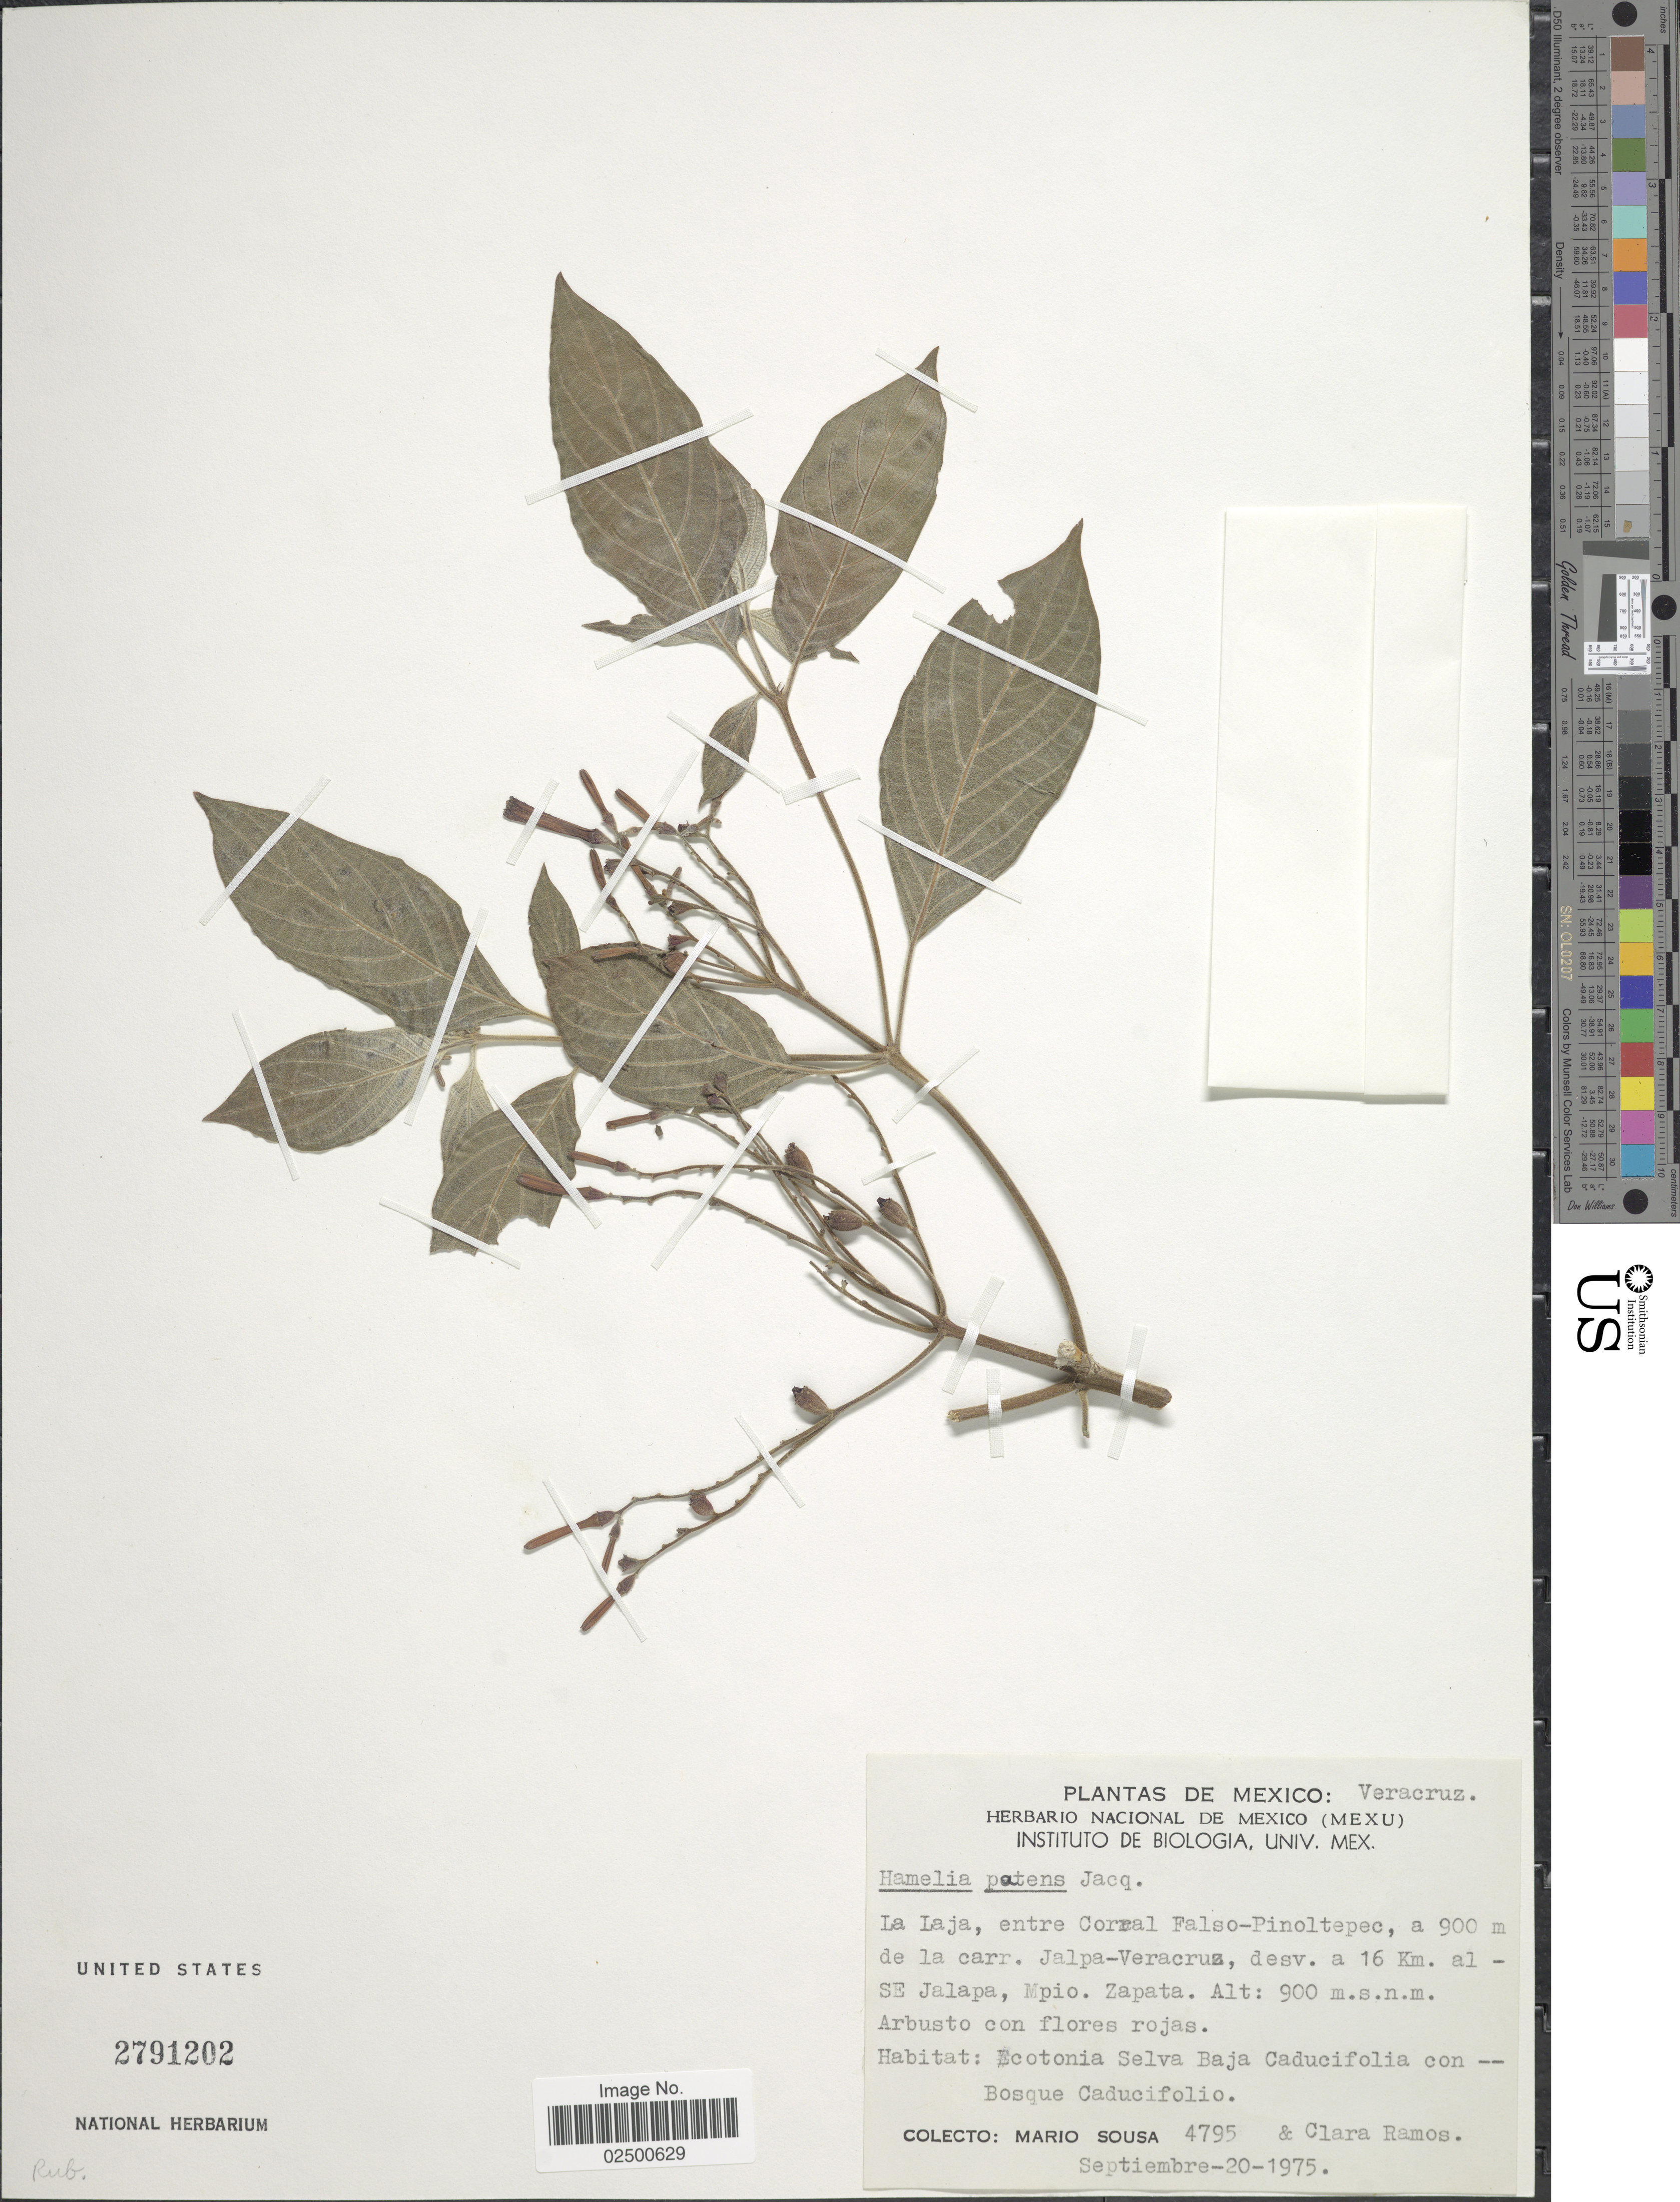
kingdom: Plantae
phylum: Tracheophyta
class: Magnoliopsida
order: Gentianales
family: Rubiaceae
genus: Hamelia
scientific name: Hamelia patens var. patens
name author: Jacq.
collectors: M. Sousa S. & C. H. Ramos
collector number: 4795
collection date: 1975-09-20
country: Mexico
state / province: Veracruz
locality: Veracruz. La Laja, entre Corral Falso-Pinoltepec, a 900m de la caar. Jalpa-Veracruz, desv. a 16 Km. al SE Jalapa, Mpio. Zapata.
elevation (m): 900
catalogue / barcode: US 2791202